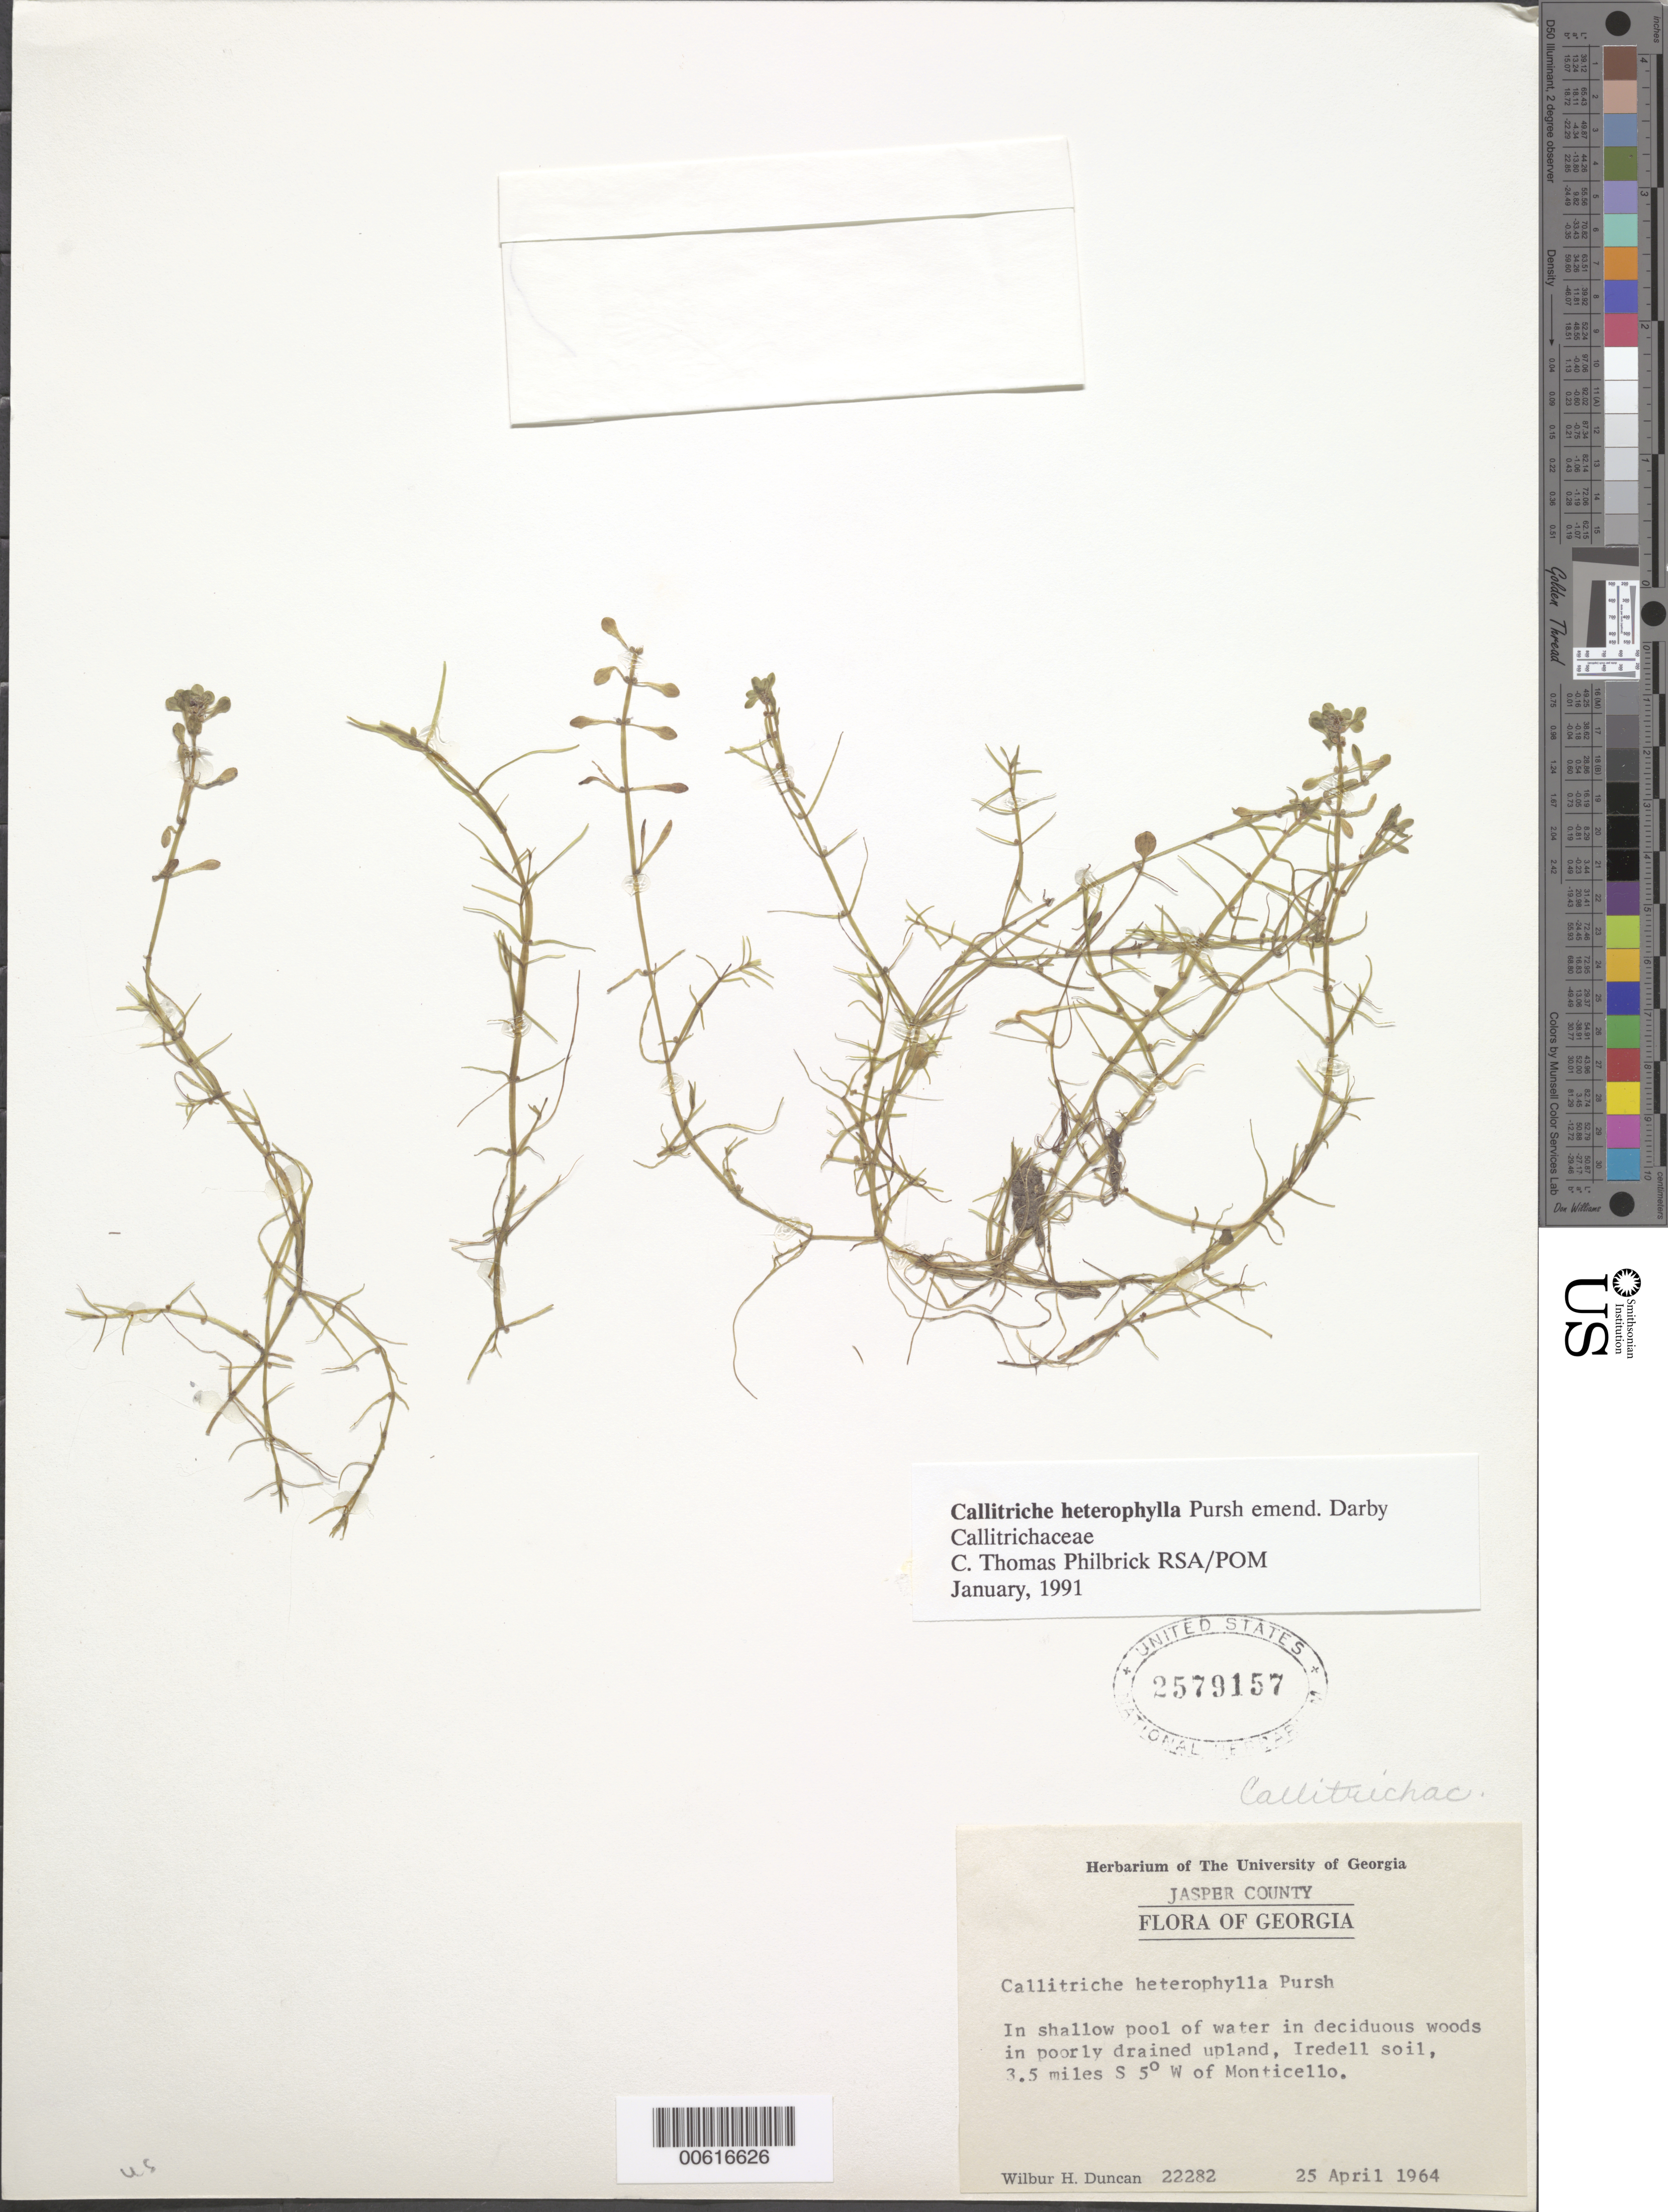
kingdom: Plantae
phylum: Tracheophyta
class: Magnoliopsida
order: Lamiales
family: Plantaginaceae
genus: Callitriche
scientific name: Callitriche heterophylla Pursh emend. Darby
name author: Pursh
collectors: W. H. Duncan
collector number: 22282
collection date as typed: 25 Apr 1964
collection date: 1964-04-25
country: United States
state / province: Georgia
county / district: Jasper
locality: W of Monticello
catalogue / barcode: US 2579157